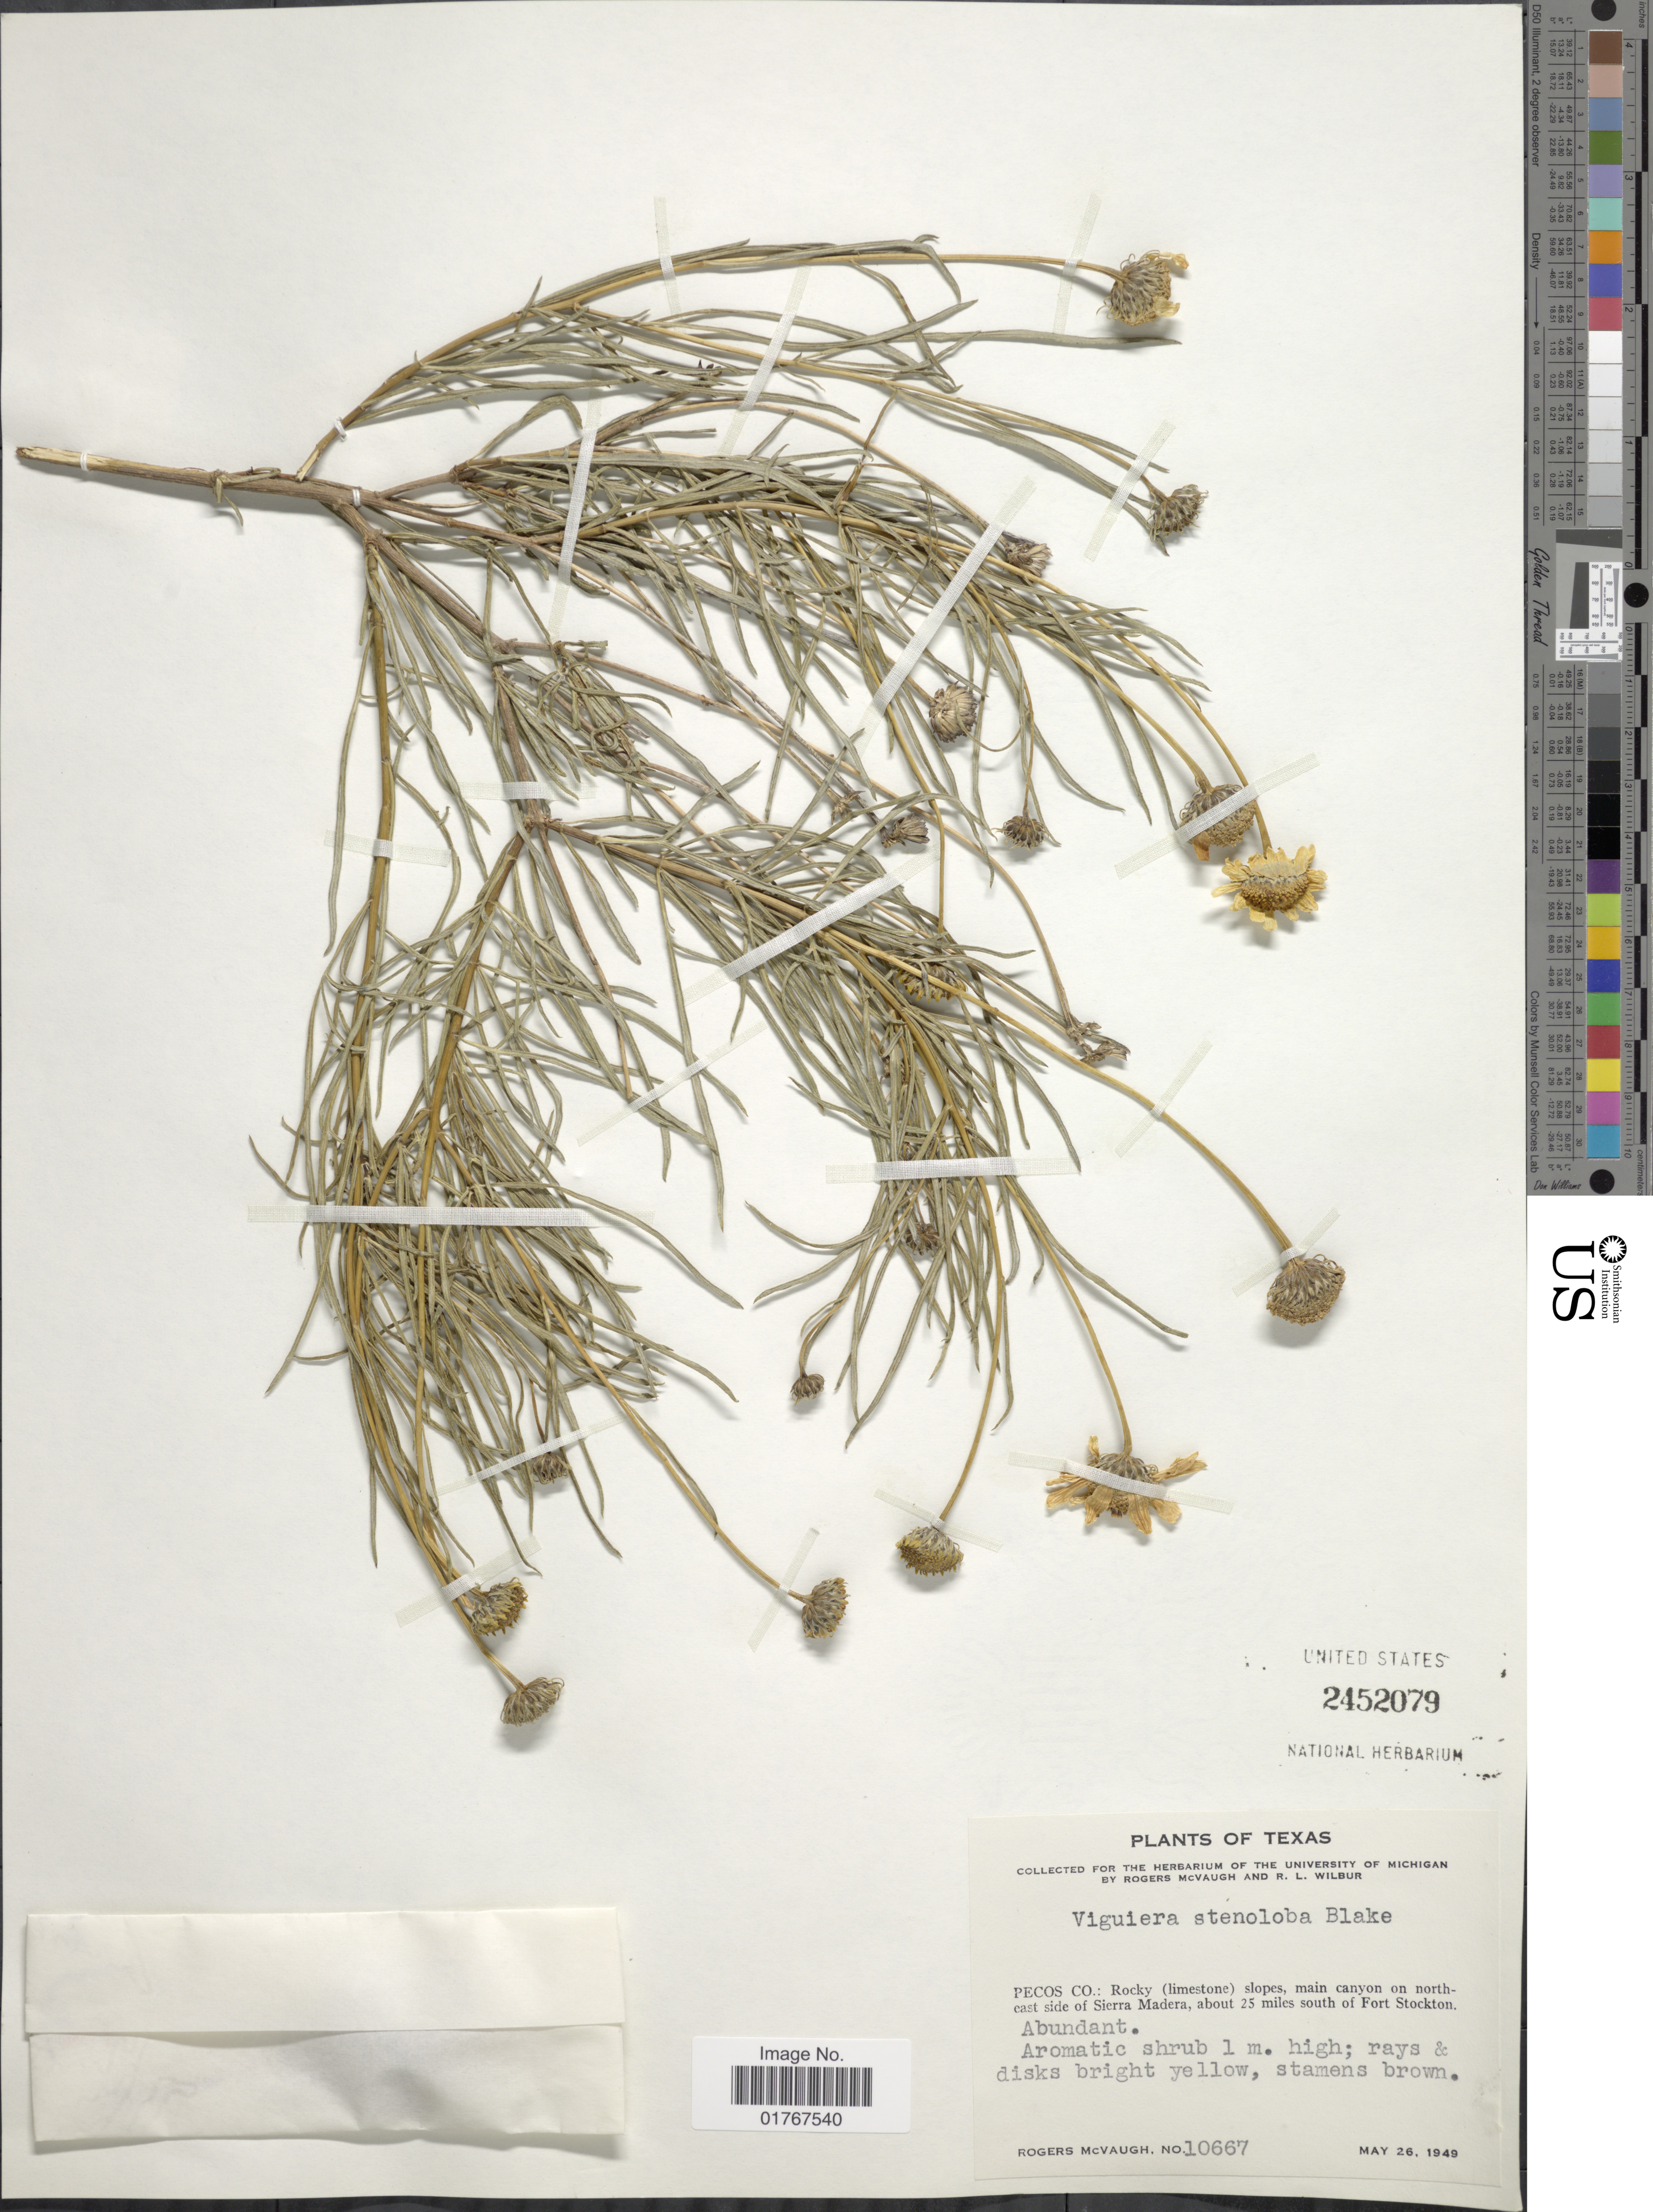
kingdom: Plantae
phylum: Tracheophyta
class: Magnoliopsida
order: Asterales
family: Asteraceae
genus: Viguiera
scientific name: Viguiera stenoloba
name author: S.F. Blake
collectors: R. McVaugh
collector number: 10667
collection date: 1949-05-26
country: United States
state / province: Texas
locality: Pecos Co: Rocky (limestone) slopes, main canyon on ortheast side of Sierra Madera, about 25 miles south of Fort Stockton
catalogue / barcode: US 2452079